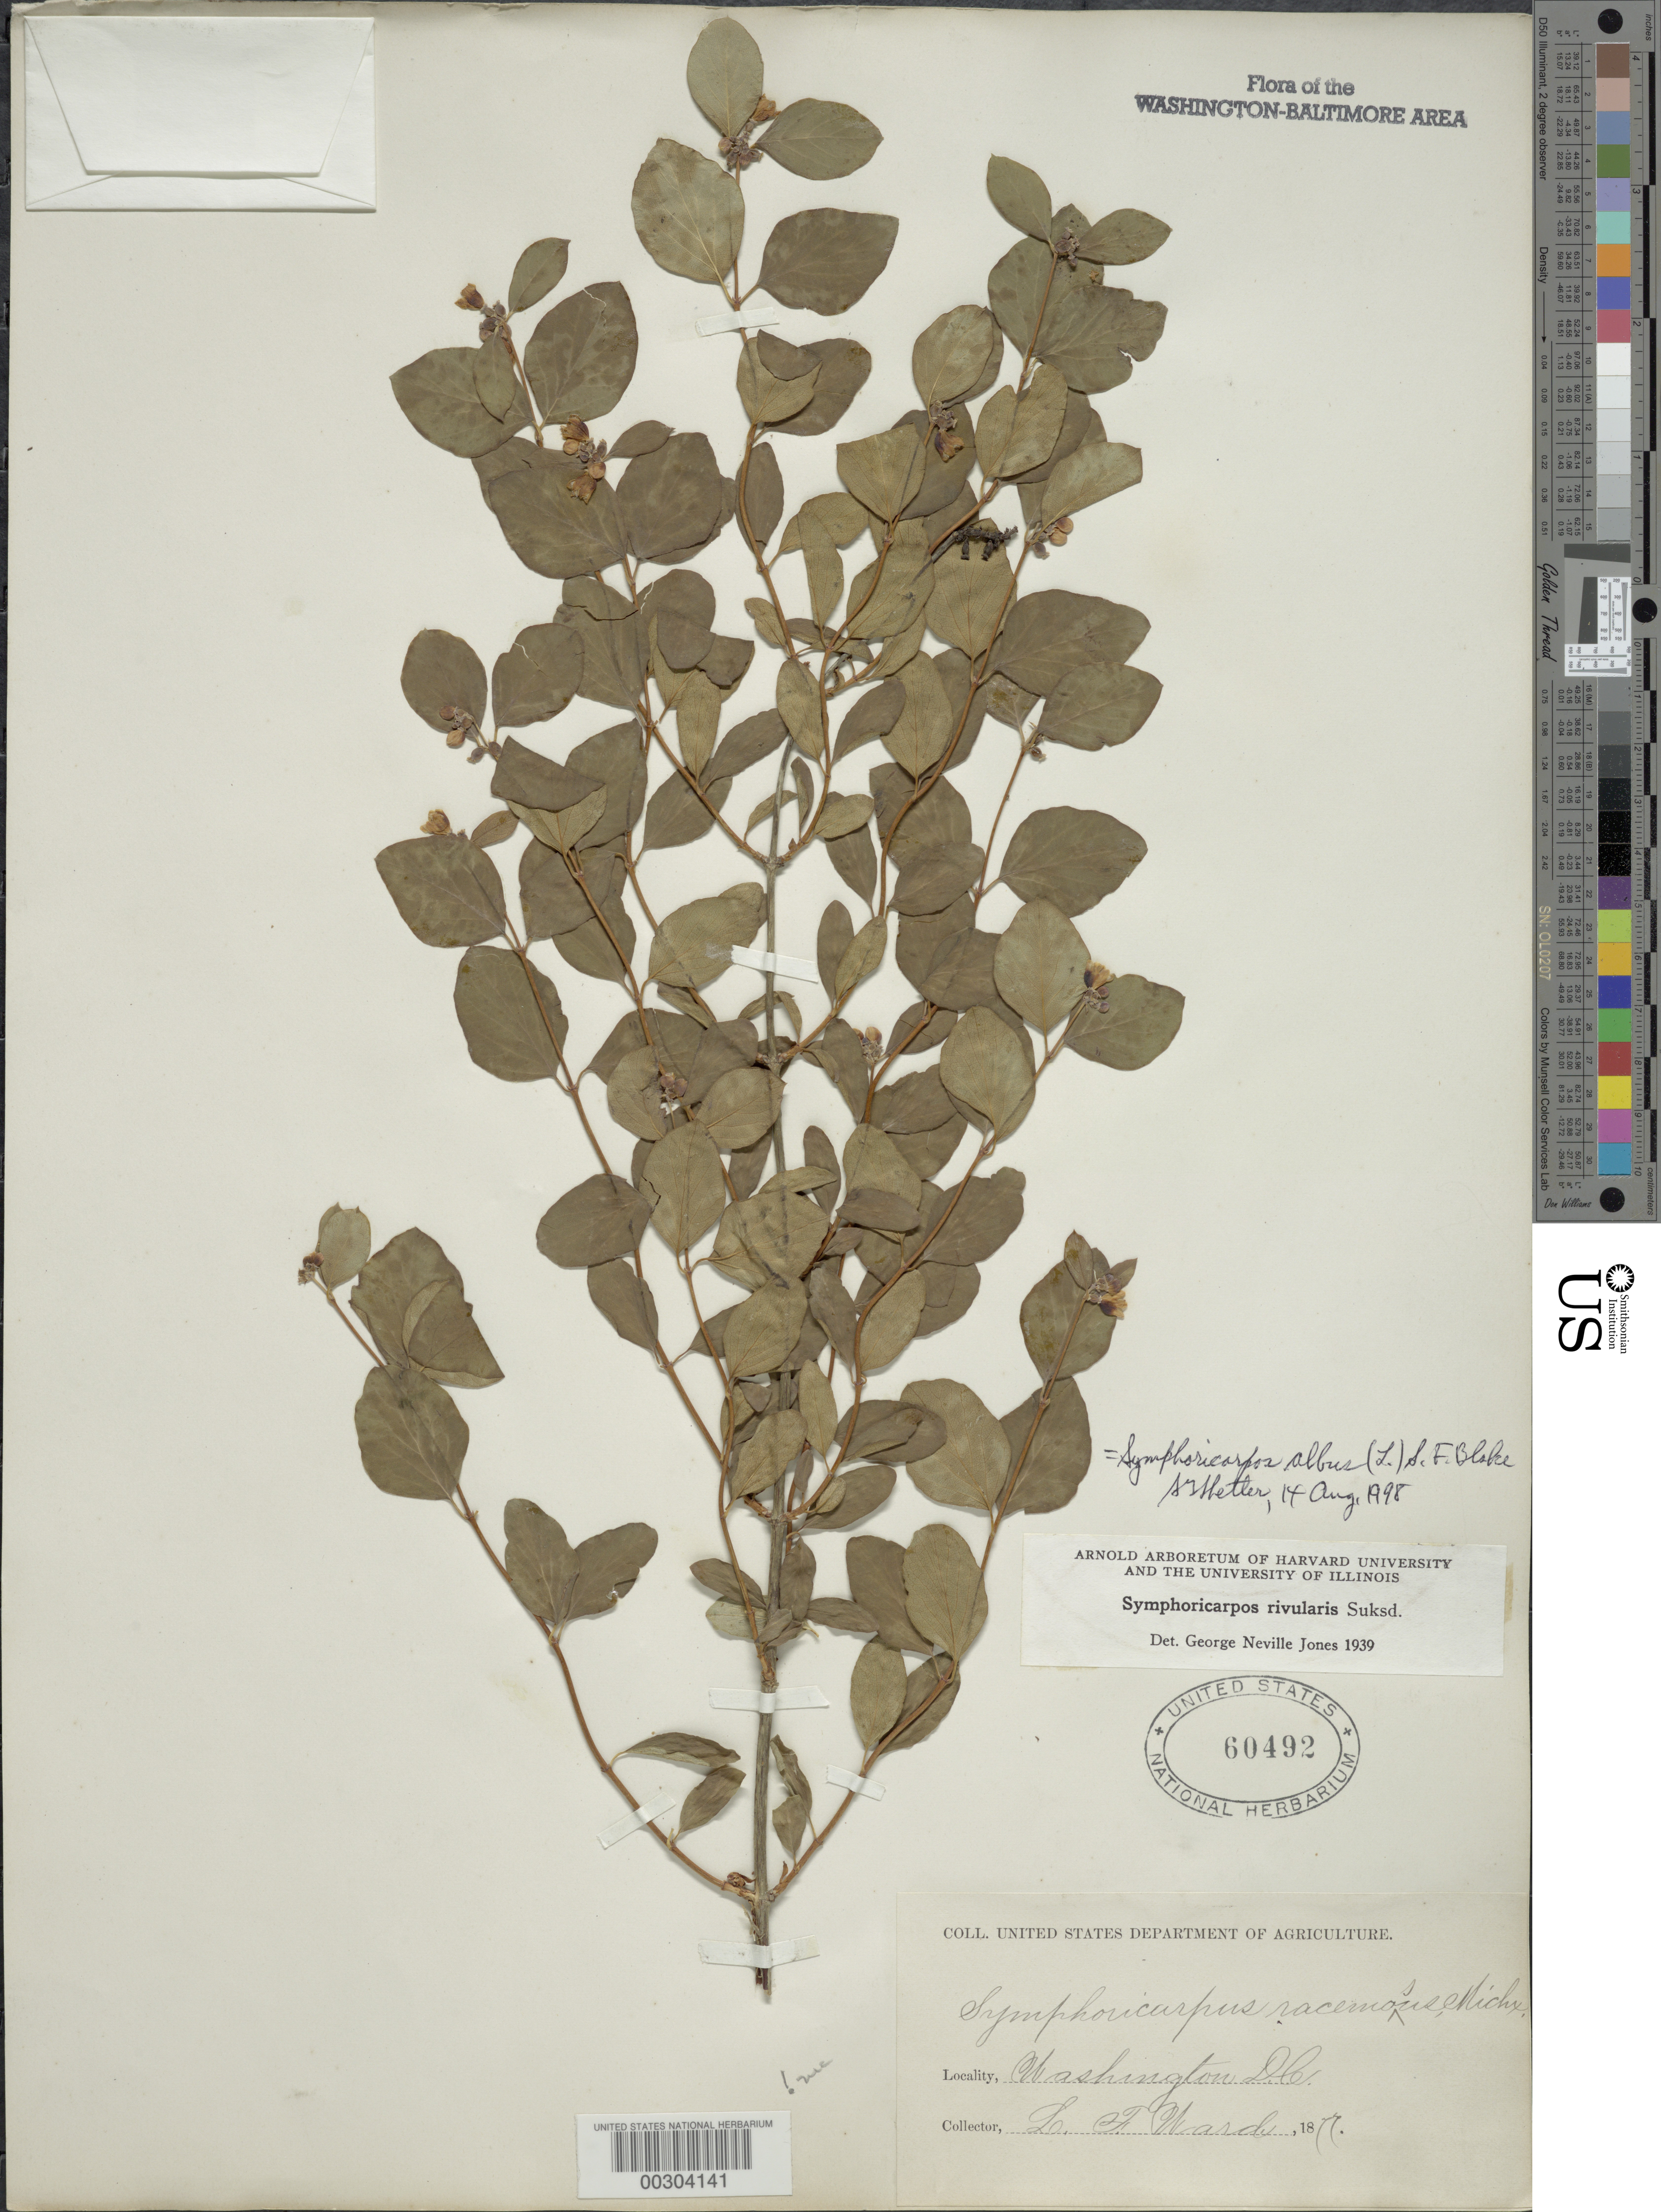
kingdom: Plantae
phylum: Tracheophyta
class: Magnoliopsida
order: Dipsacales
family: Caprifoliaceae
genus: Symphoricarpos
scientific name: Symphoricarpos albus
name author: (L.) S.F. Blake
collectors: L. F. Ward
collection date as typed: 1877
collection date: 1877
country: United States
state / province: District of Columbia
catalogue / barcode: US 60492